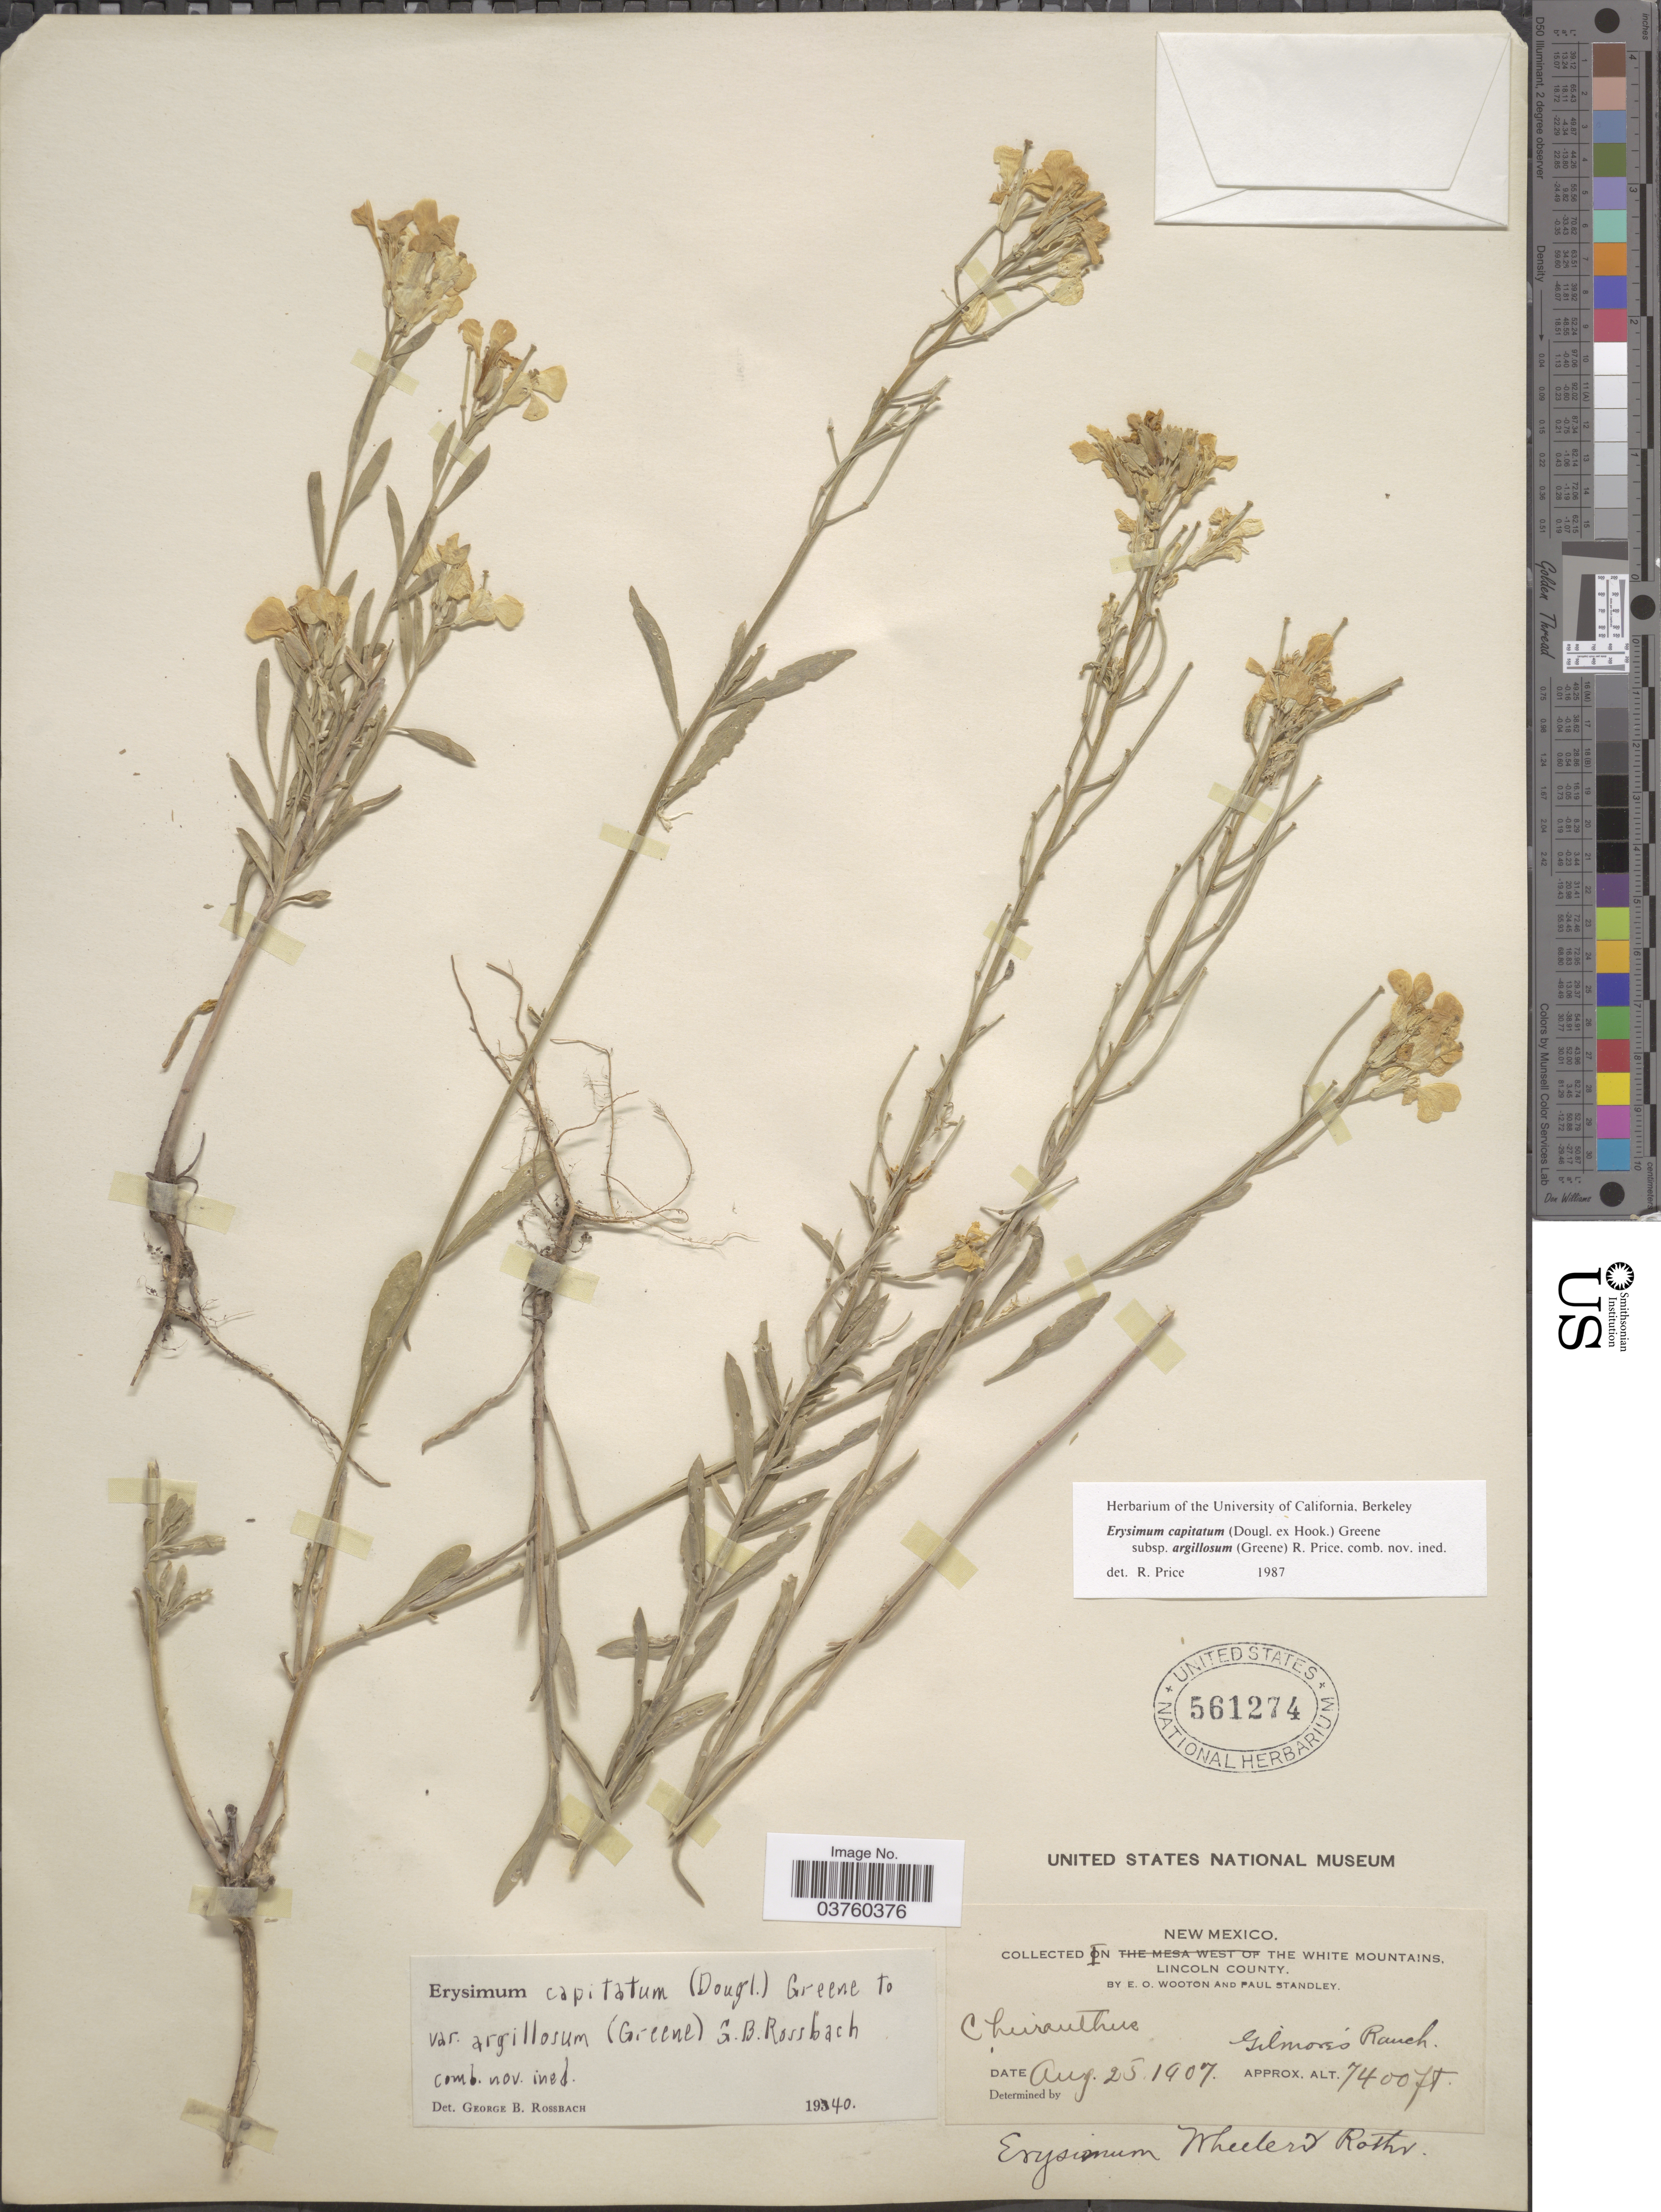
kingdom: Plantae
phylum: Tracheophyta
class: Magnoliopsida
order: Brassicales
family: Brassicaceae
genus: Erysimum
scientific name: Erysimum capitatum subsp. argillosum (Greene) R.A. Price comb. nov. ined.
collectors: E. O. Wooton & P. C. Standley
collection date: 1907-08-25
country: United States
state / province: New Mexico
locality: In the White Mountains. Lincoln County. Gilmore's Ranch.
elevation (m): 2256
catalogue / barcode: US 561274